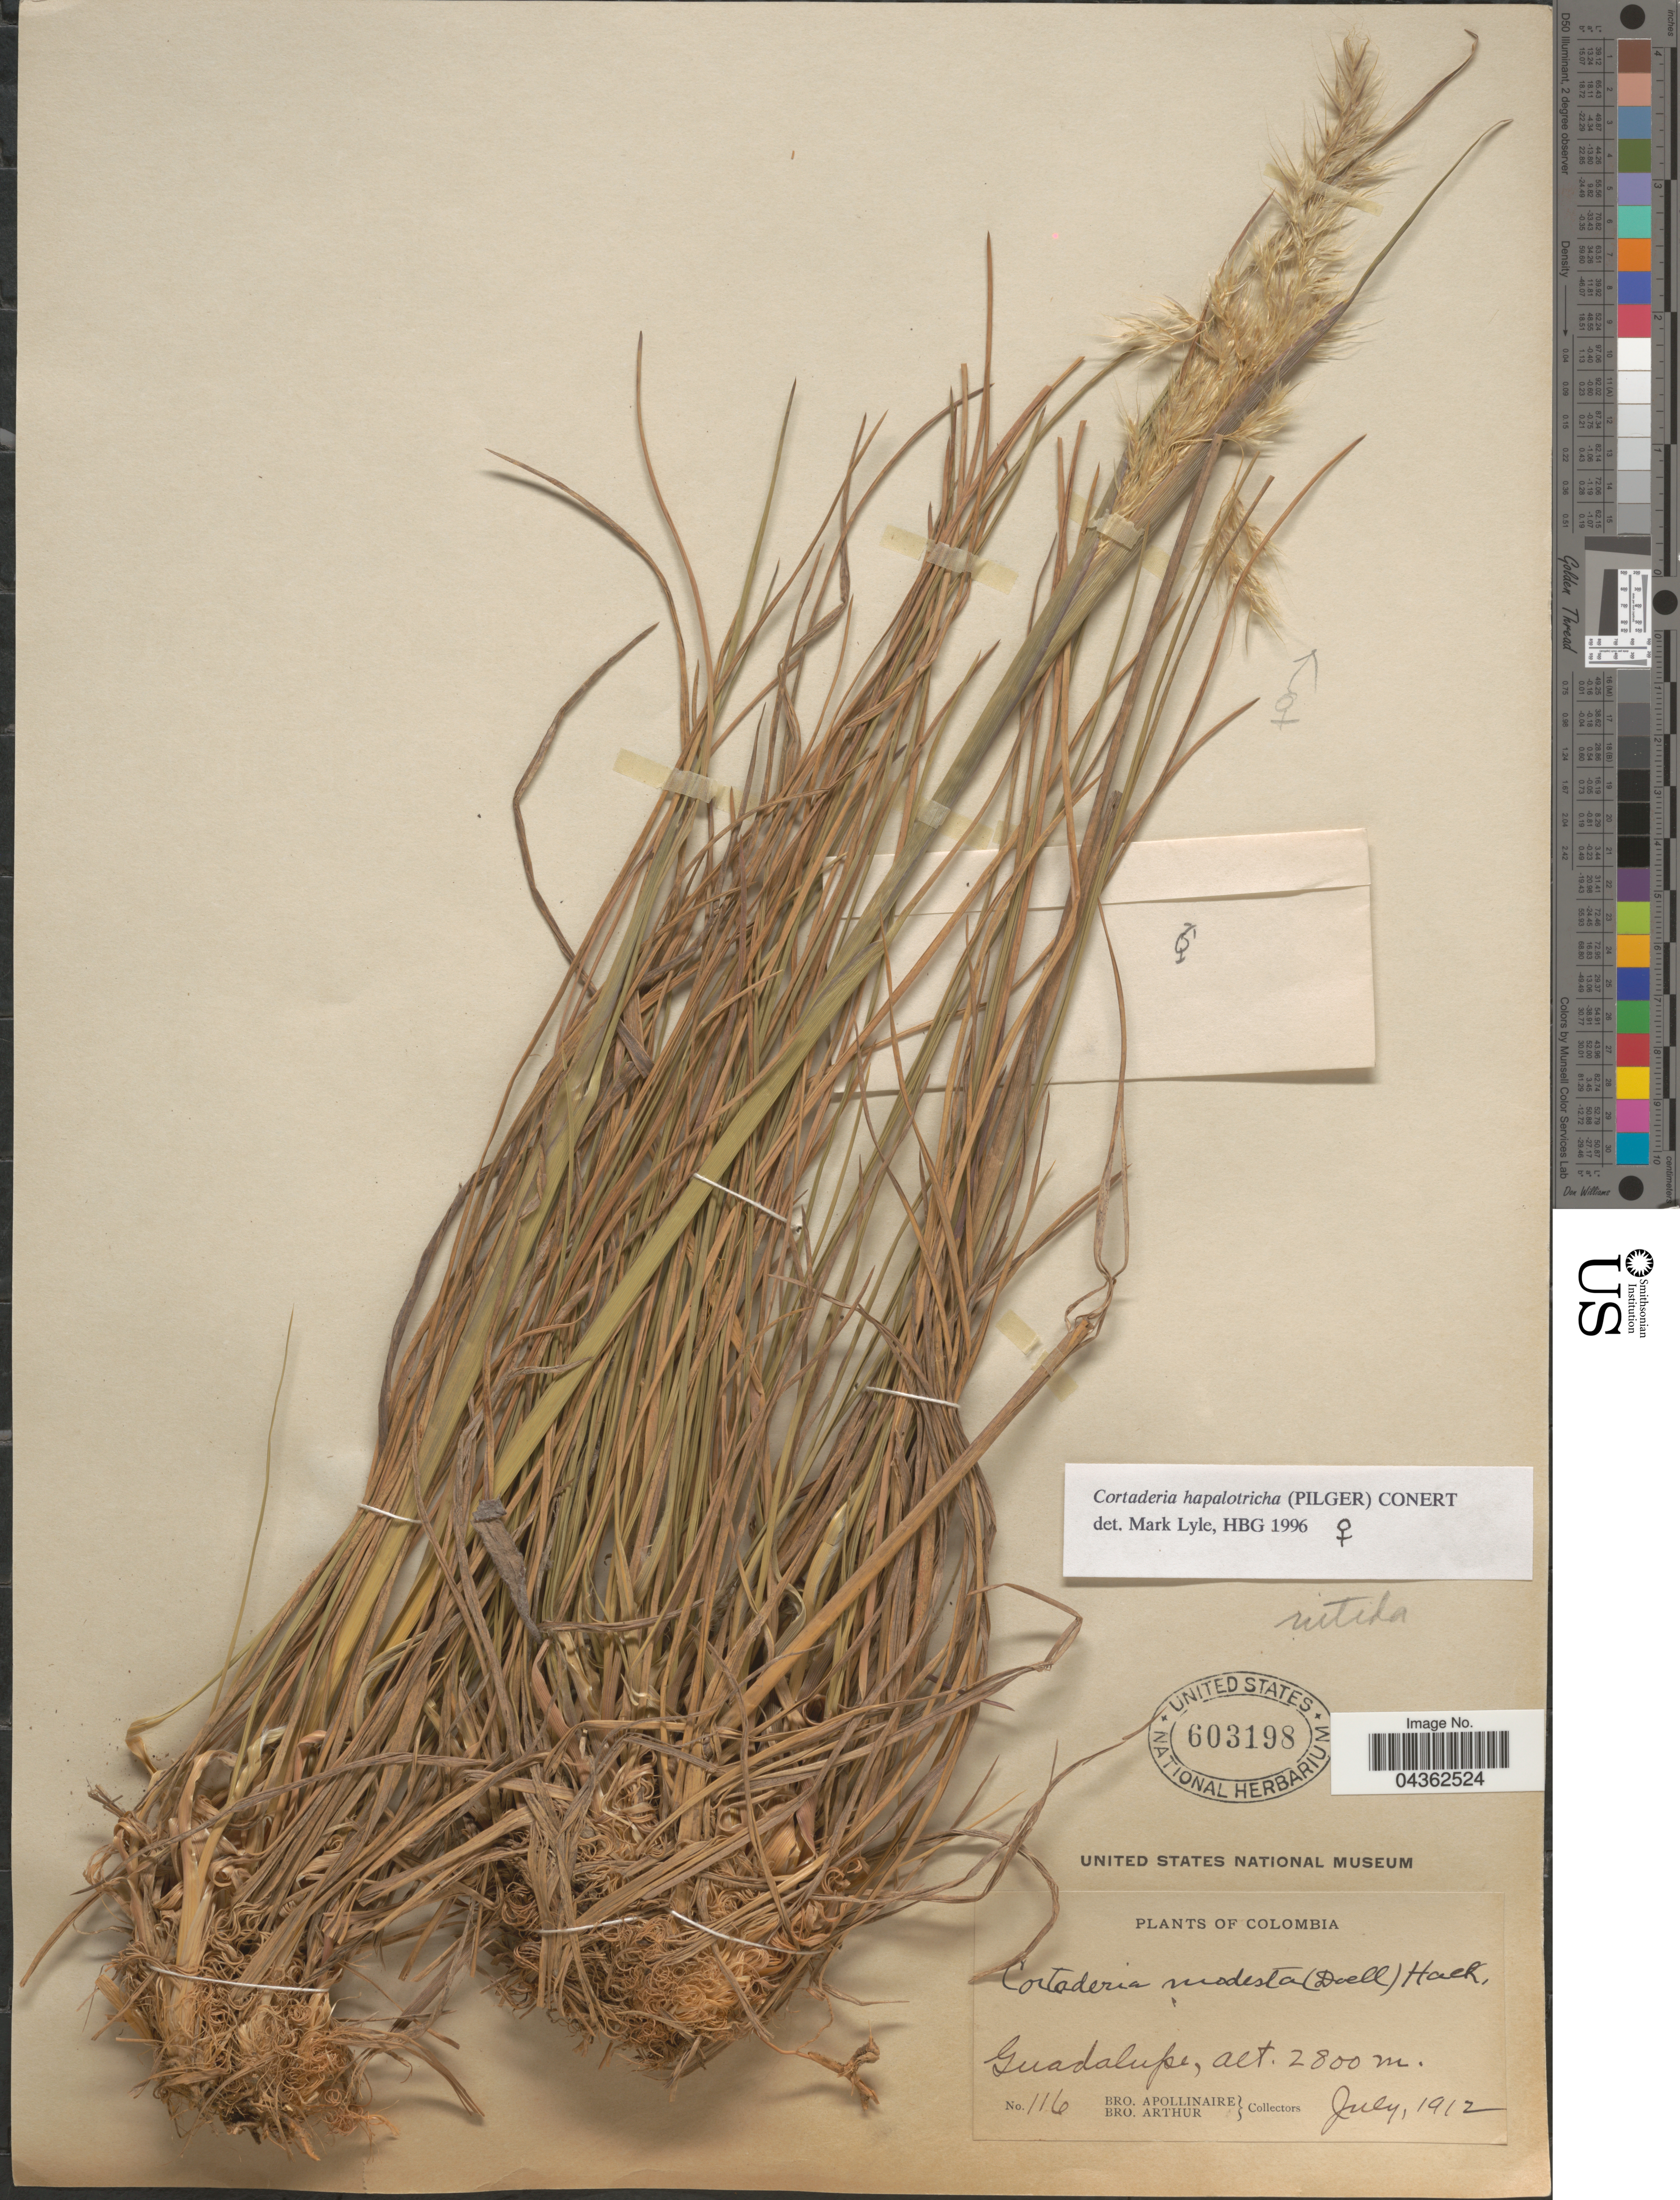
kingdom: Plantae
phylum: Tracheophyta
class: Liliopsida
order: Poales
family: Poaceae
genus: Cortaderia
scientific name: Cortaderia hapalotricha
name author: (Pilg.) Conert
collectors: Bro. Apollinaire & Bro. Arthur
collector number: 116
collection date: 1912-07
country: Colombia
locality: Guadalupe.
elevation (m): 2800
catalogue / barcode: US 603198